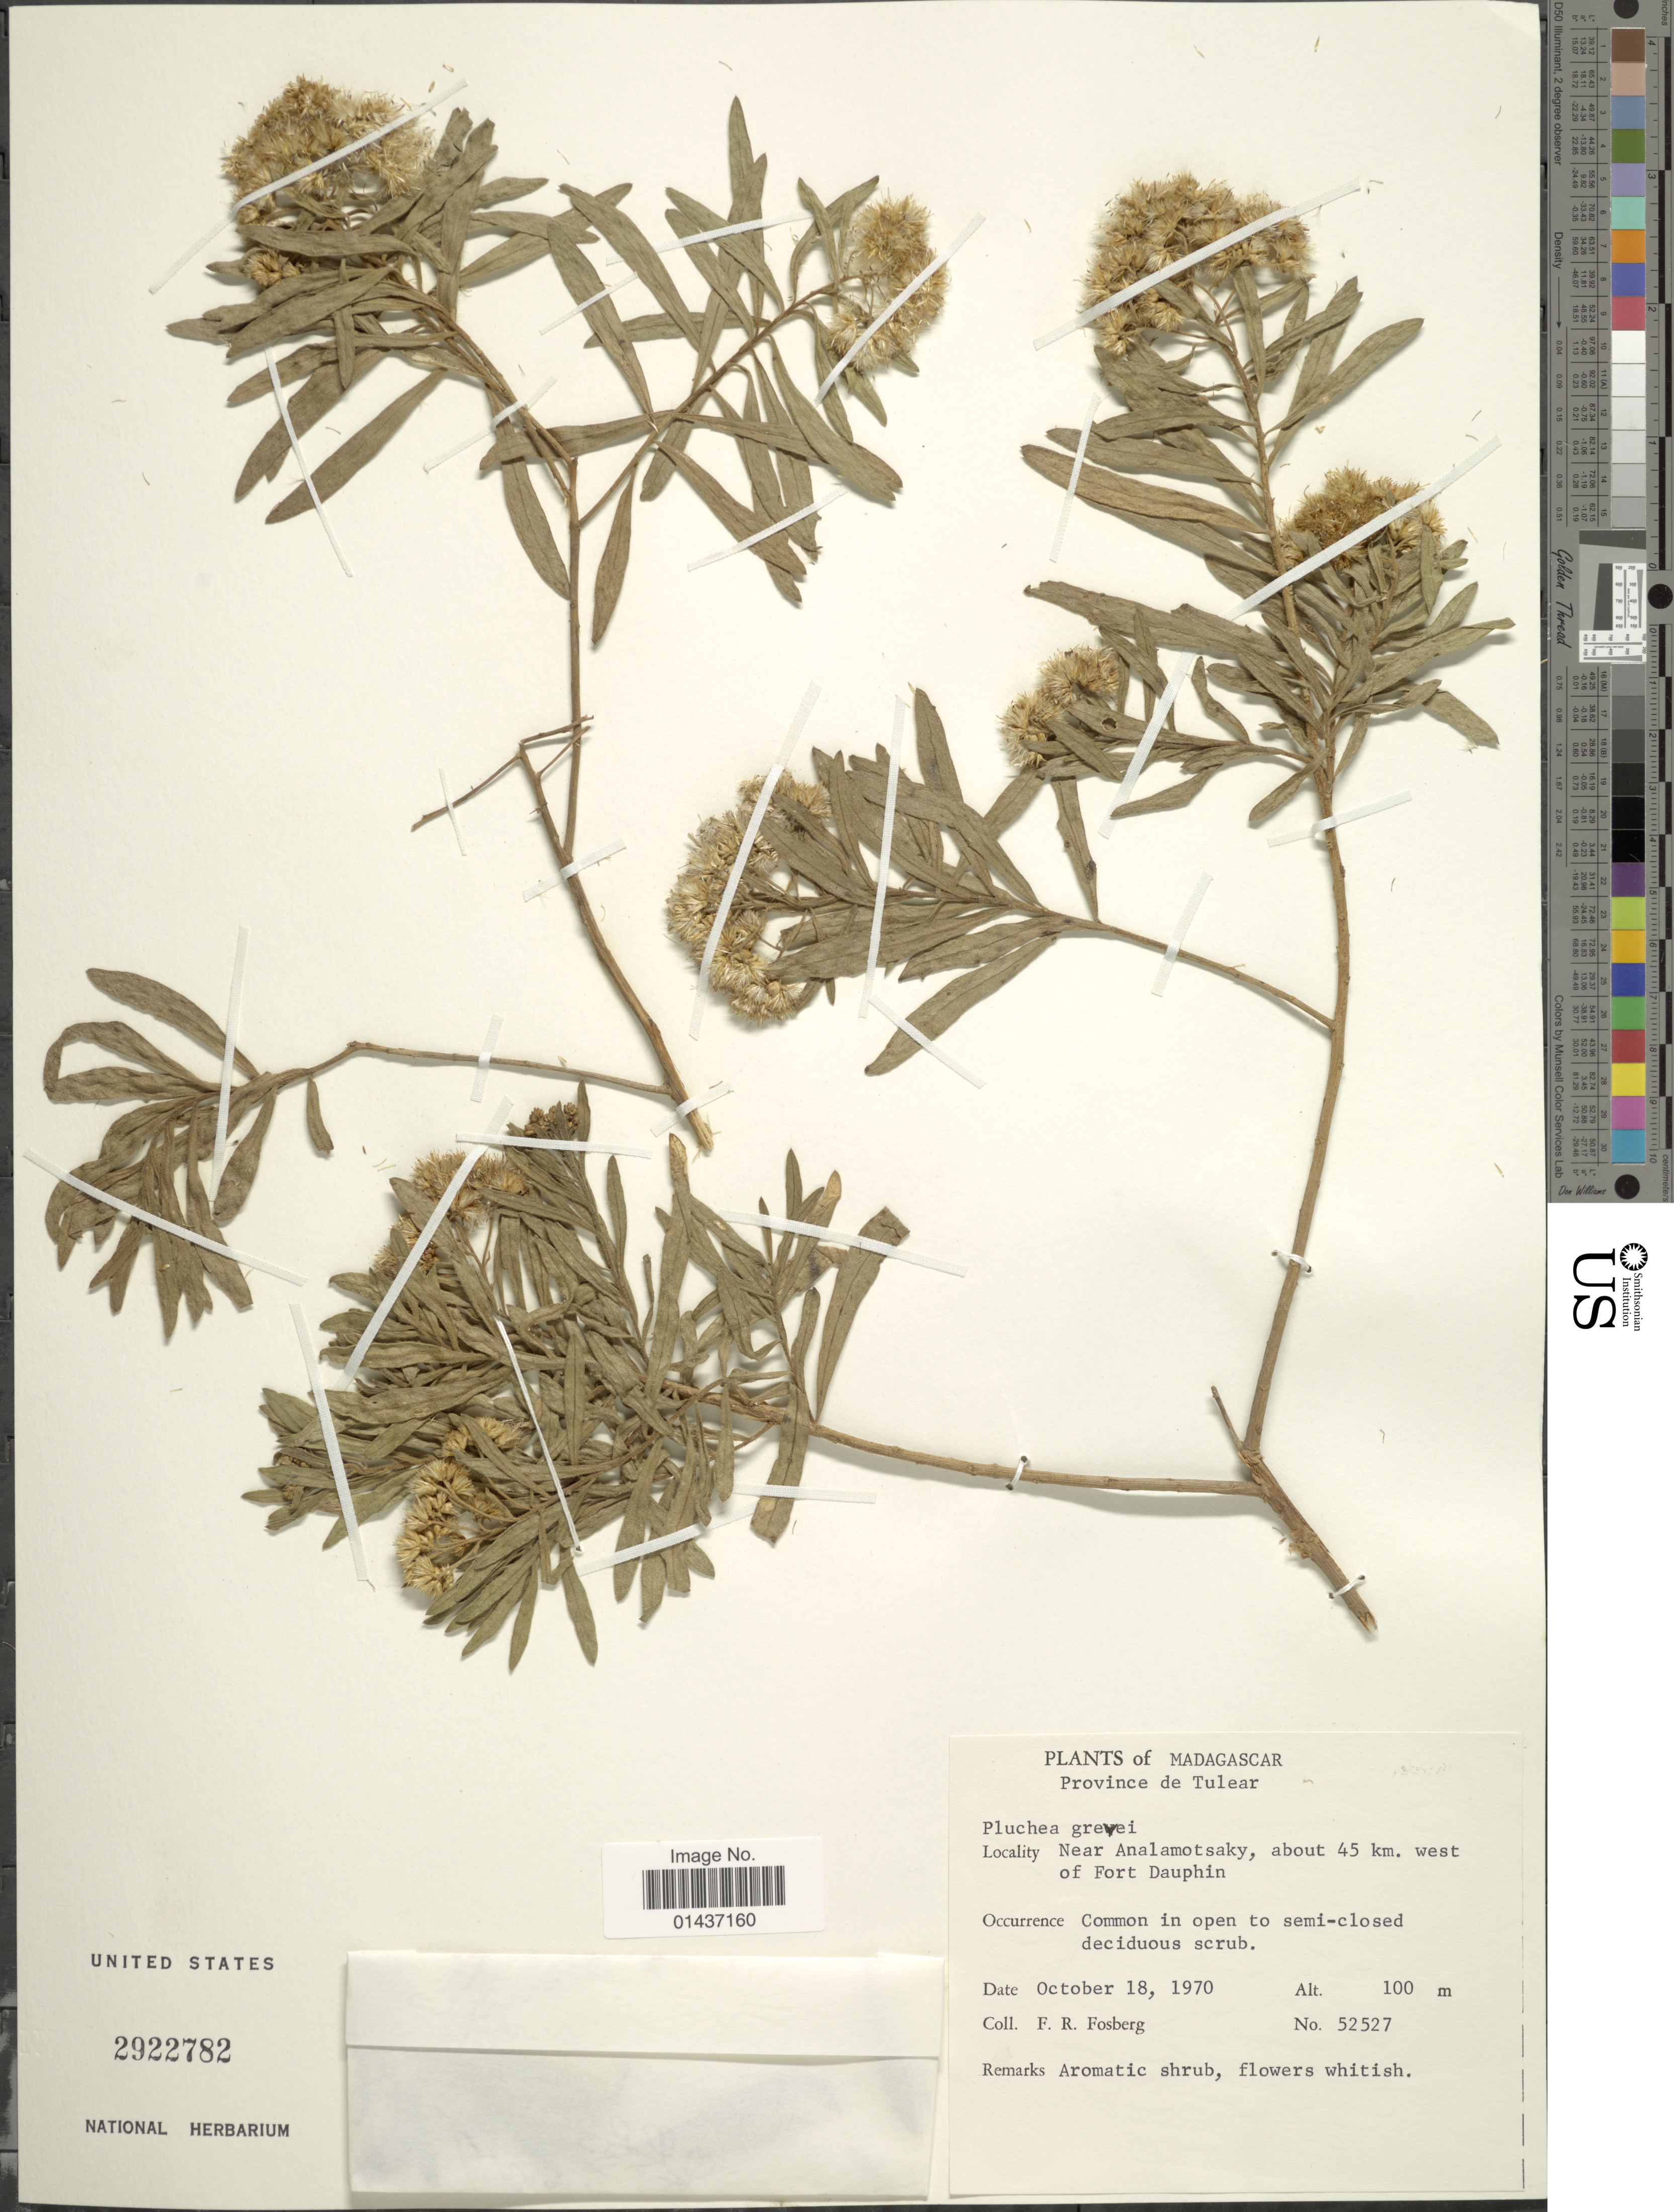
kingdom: Plantae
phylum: Tracheophyta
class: Magnoliopsida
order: Asterales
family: Asteraceae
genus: Pluchea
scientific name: Pluchea grevei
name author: (Baill.) Humbert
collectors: F. R. Fosberg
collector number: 52527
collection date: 1970-10-18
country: Madagascar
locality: Province de Tulear, Near Analmotsaky, about 45 km. west of Fort Dauphin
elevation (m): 100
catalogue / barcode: US 2922782